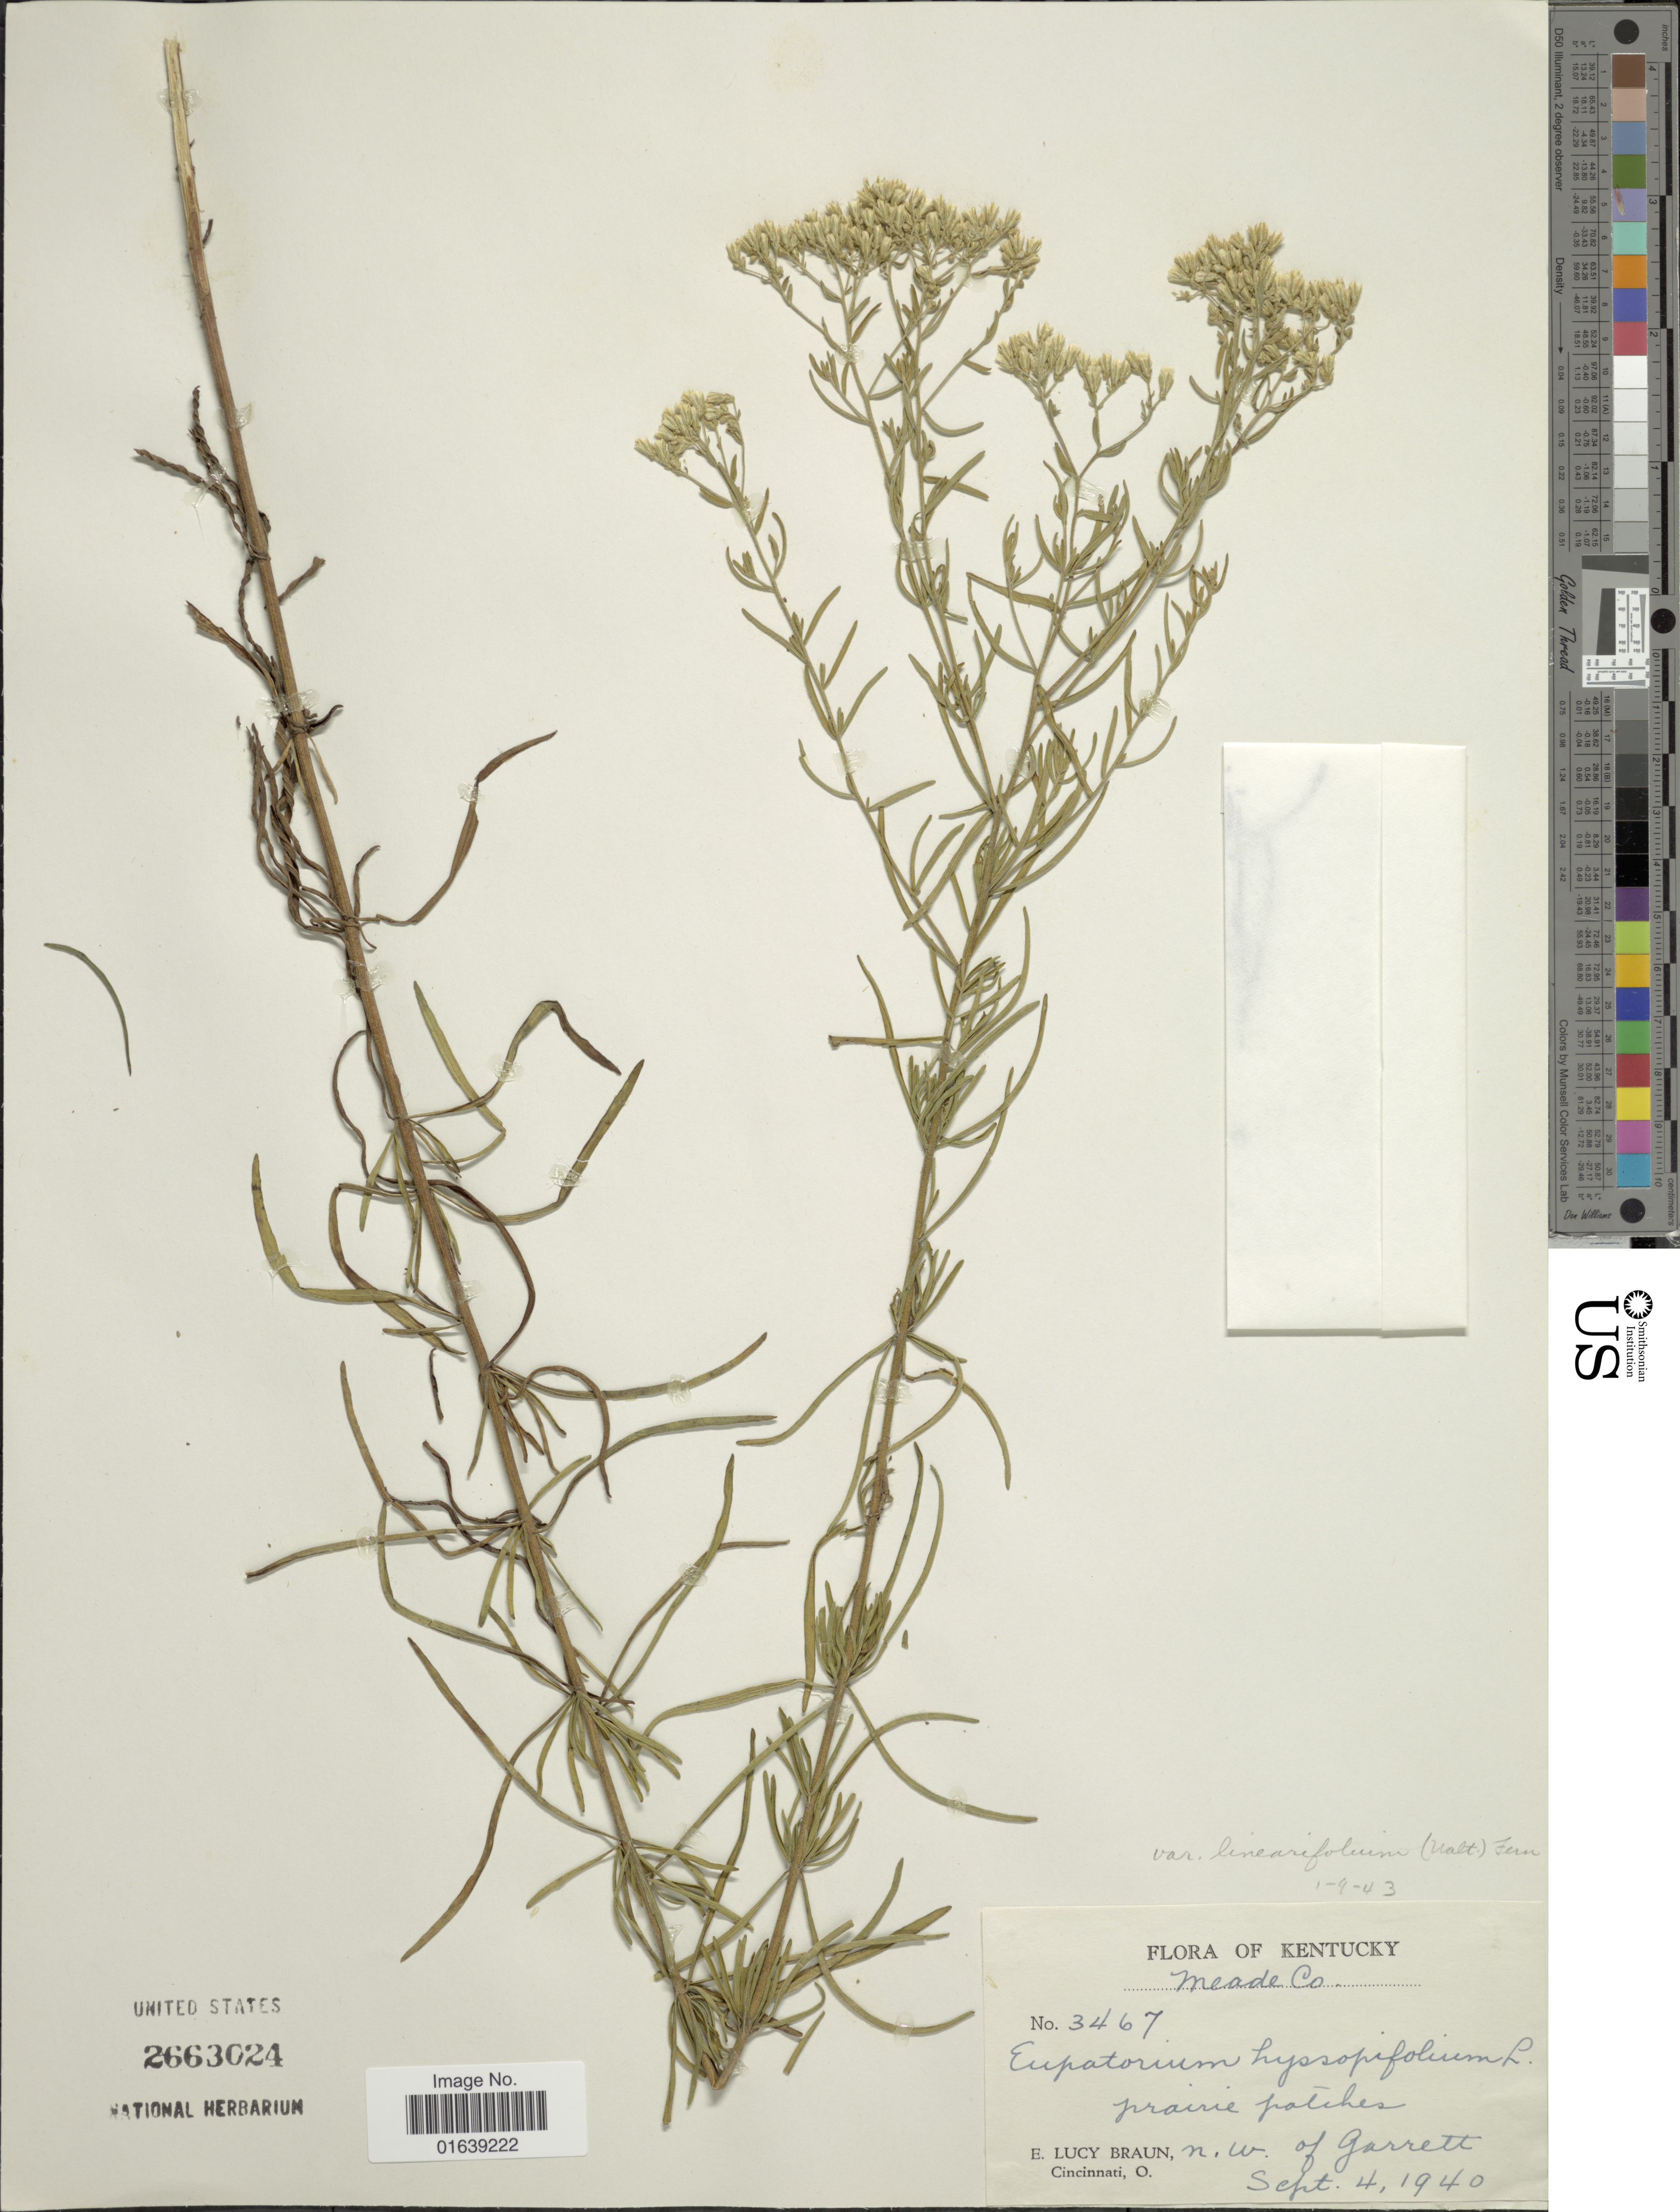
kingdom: Plantae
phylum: Tracheophyta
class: Magnoliopsida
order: Asterales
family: Asteraceae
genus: Eupatorium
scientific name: Eupatorium hyssopifolium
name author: L.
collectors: E. L. Braun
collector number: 3467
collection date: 1940-09-04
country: United States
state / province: Kentucky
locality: Kentucky. Meade Co. prairie patches. n.w. of Garrett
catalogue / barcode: US 2663024